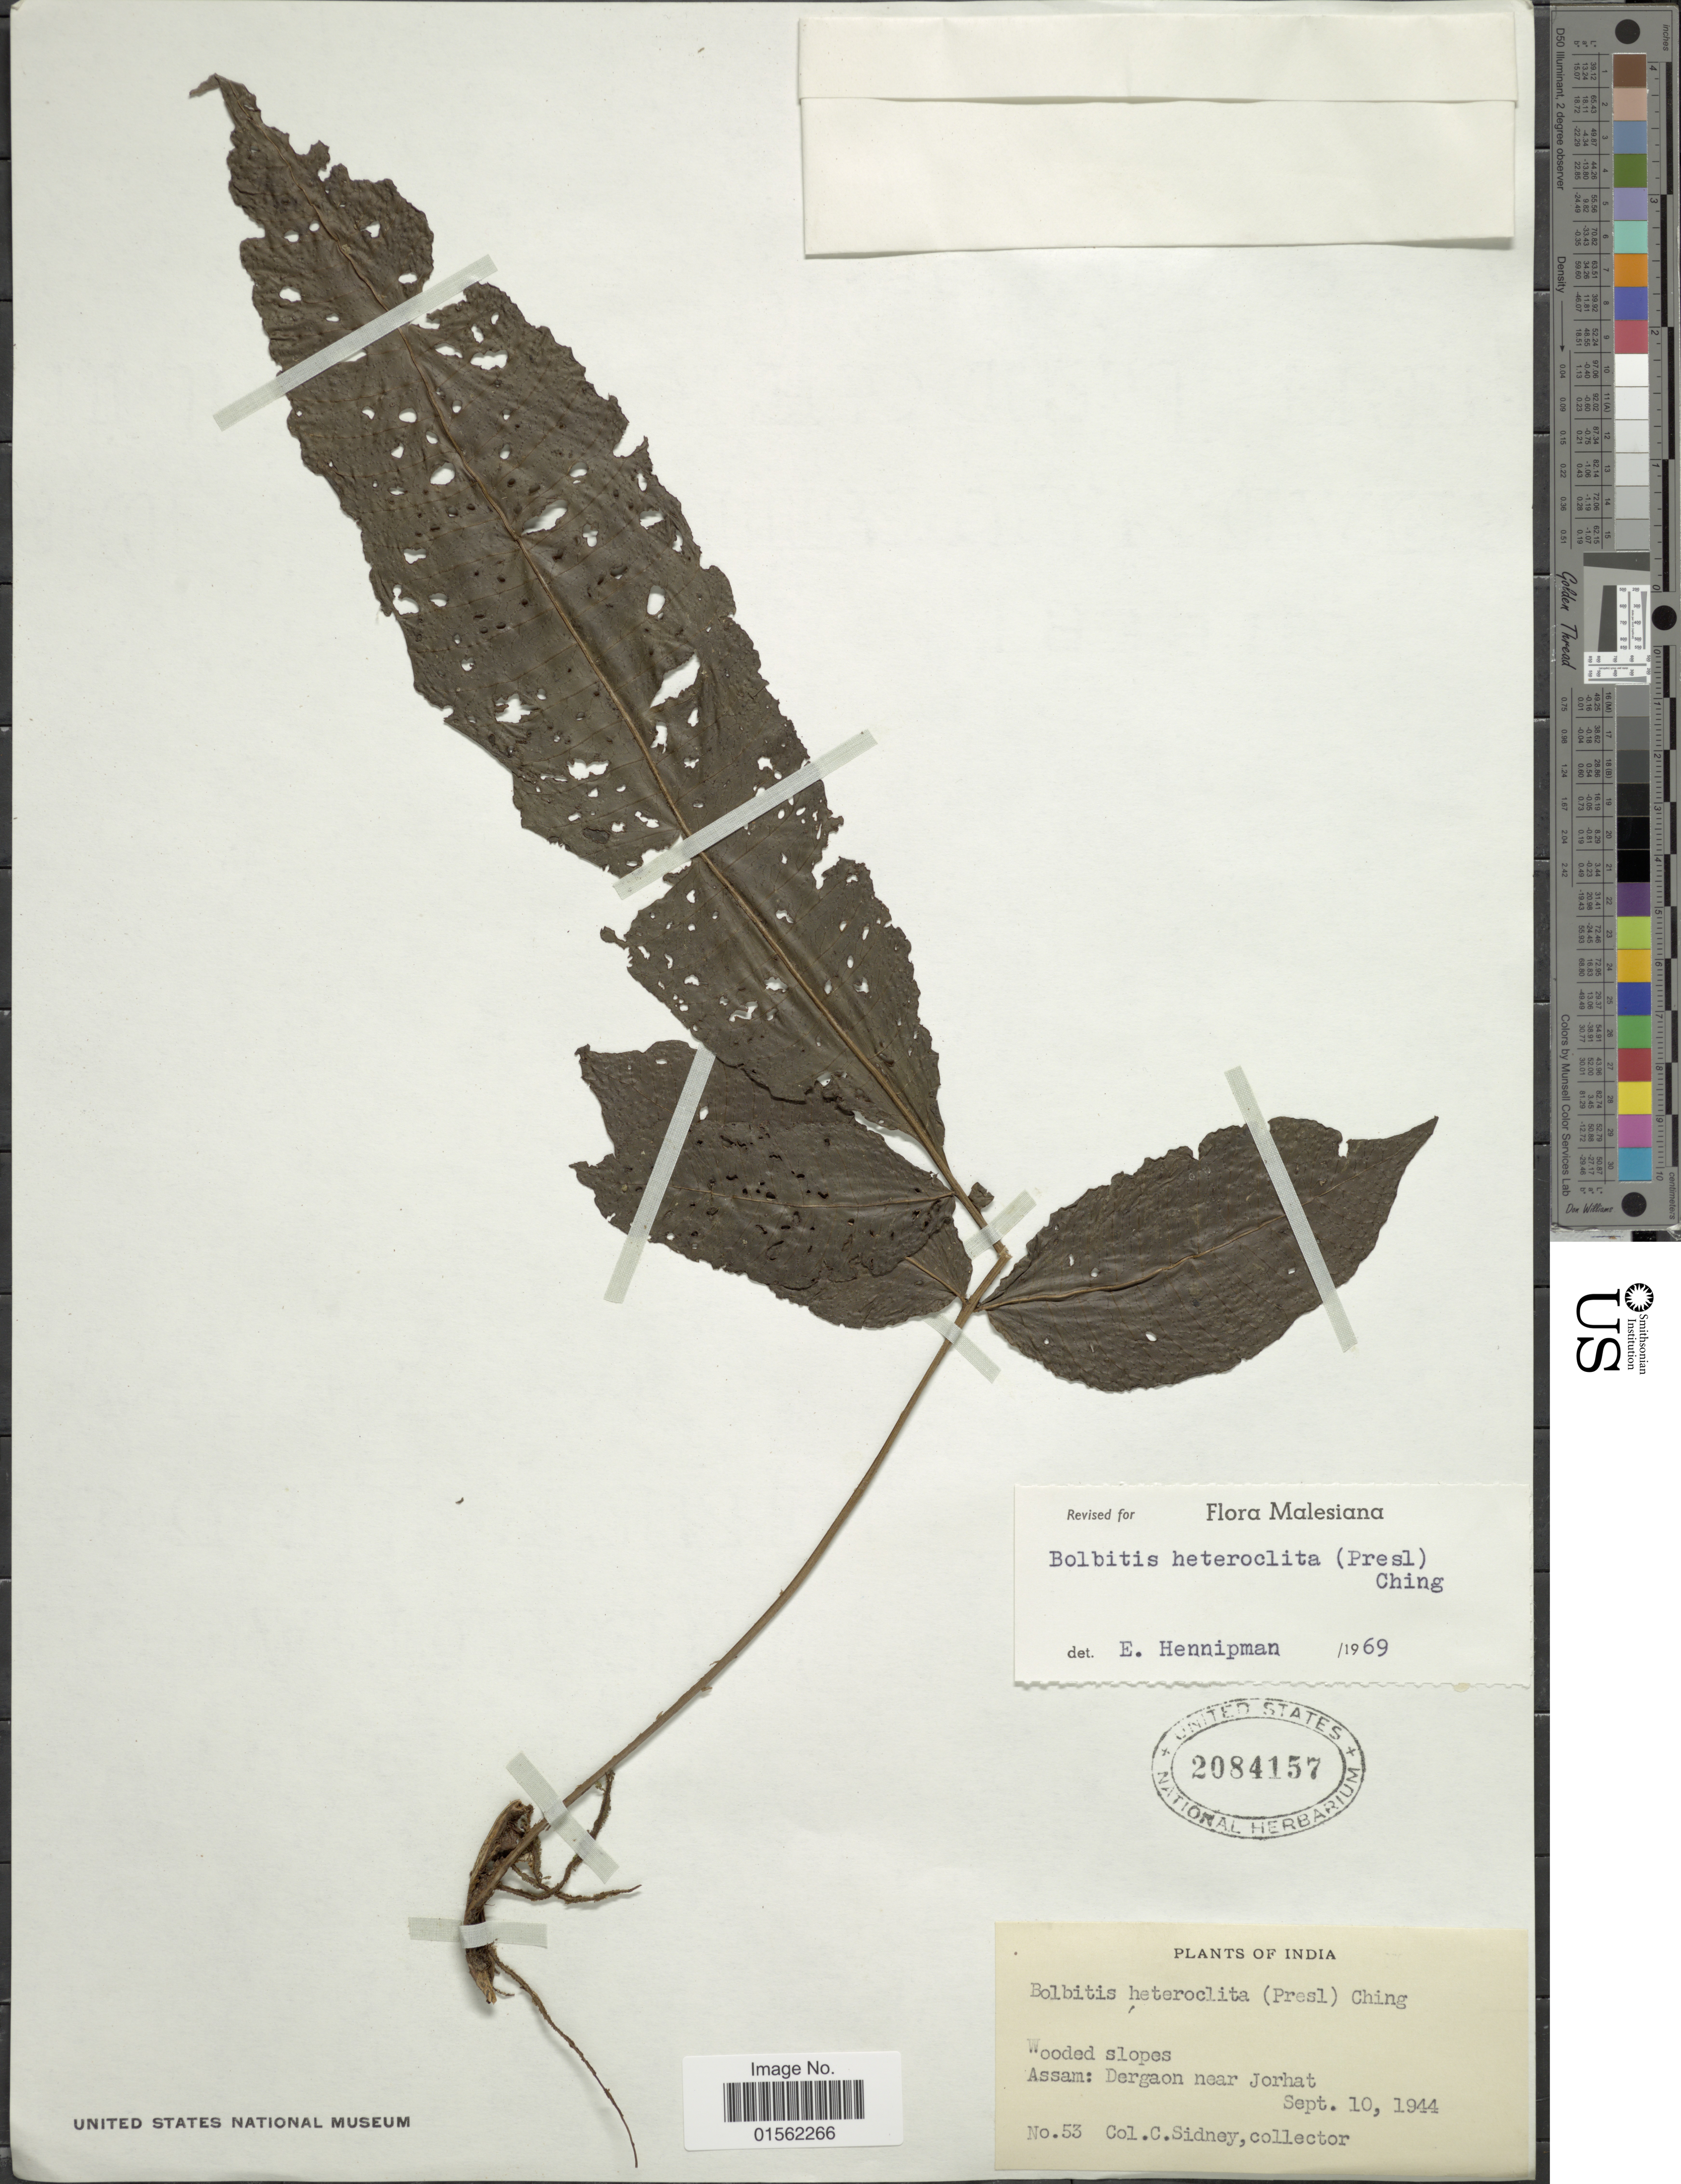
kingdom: Plantae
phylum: Tracheophyta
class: Polypodiopsida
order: Polypodiales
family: Dryopteridaceae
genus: Bolbitis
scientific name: Bolbitis heteroclita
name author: (C. Presl) Ching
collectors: C. Sidney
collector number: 53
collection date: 1944-09-10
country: India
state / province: Assam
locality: India, Dergaon near Jorhat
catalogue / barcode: US 2084157